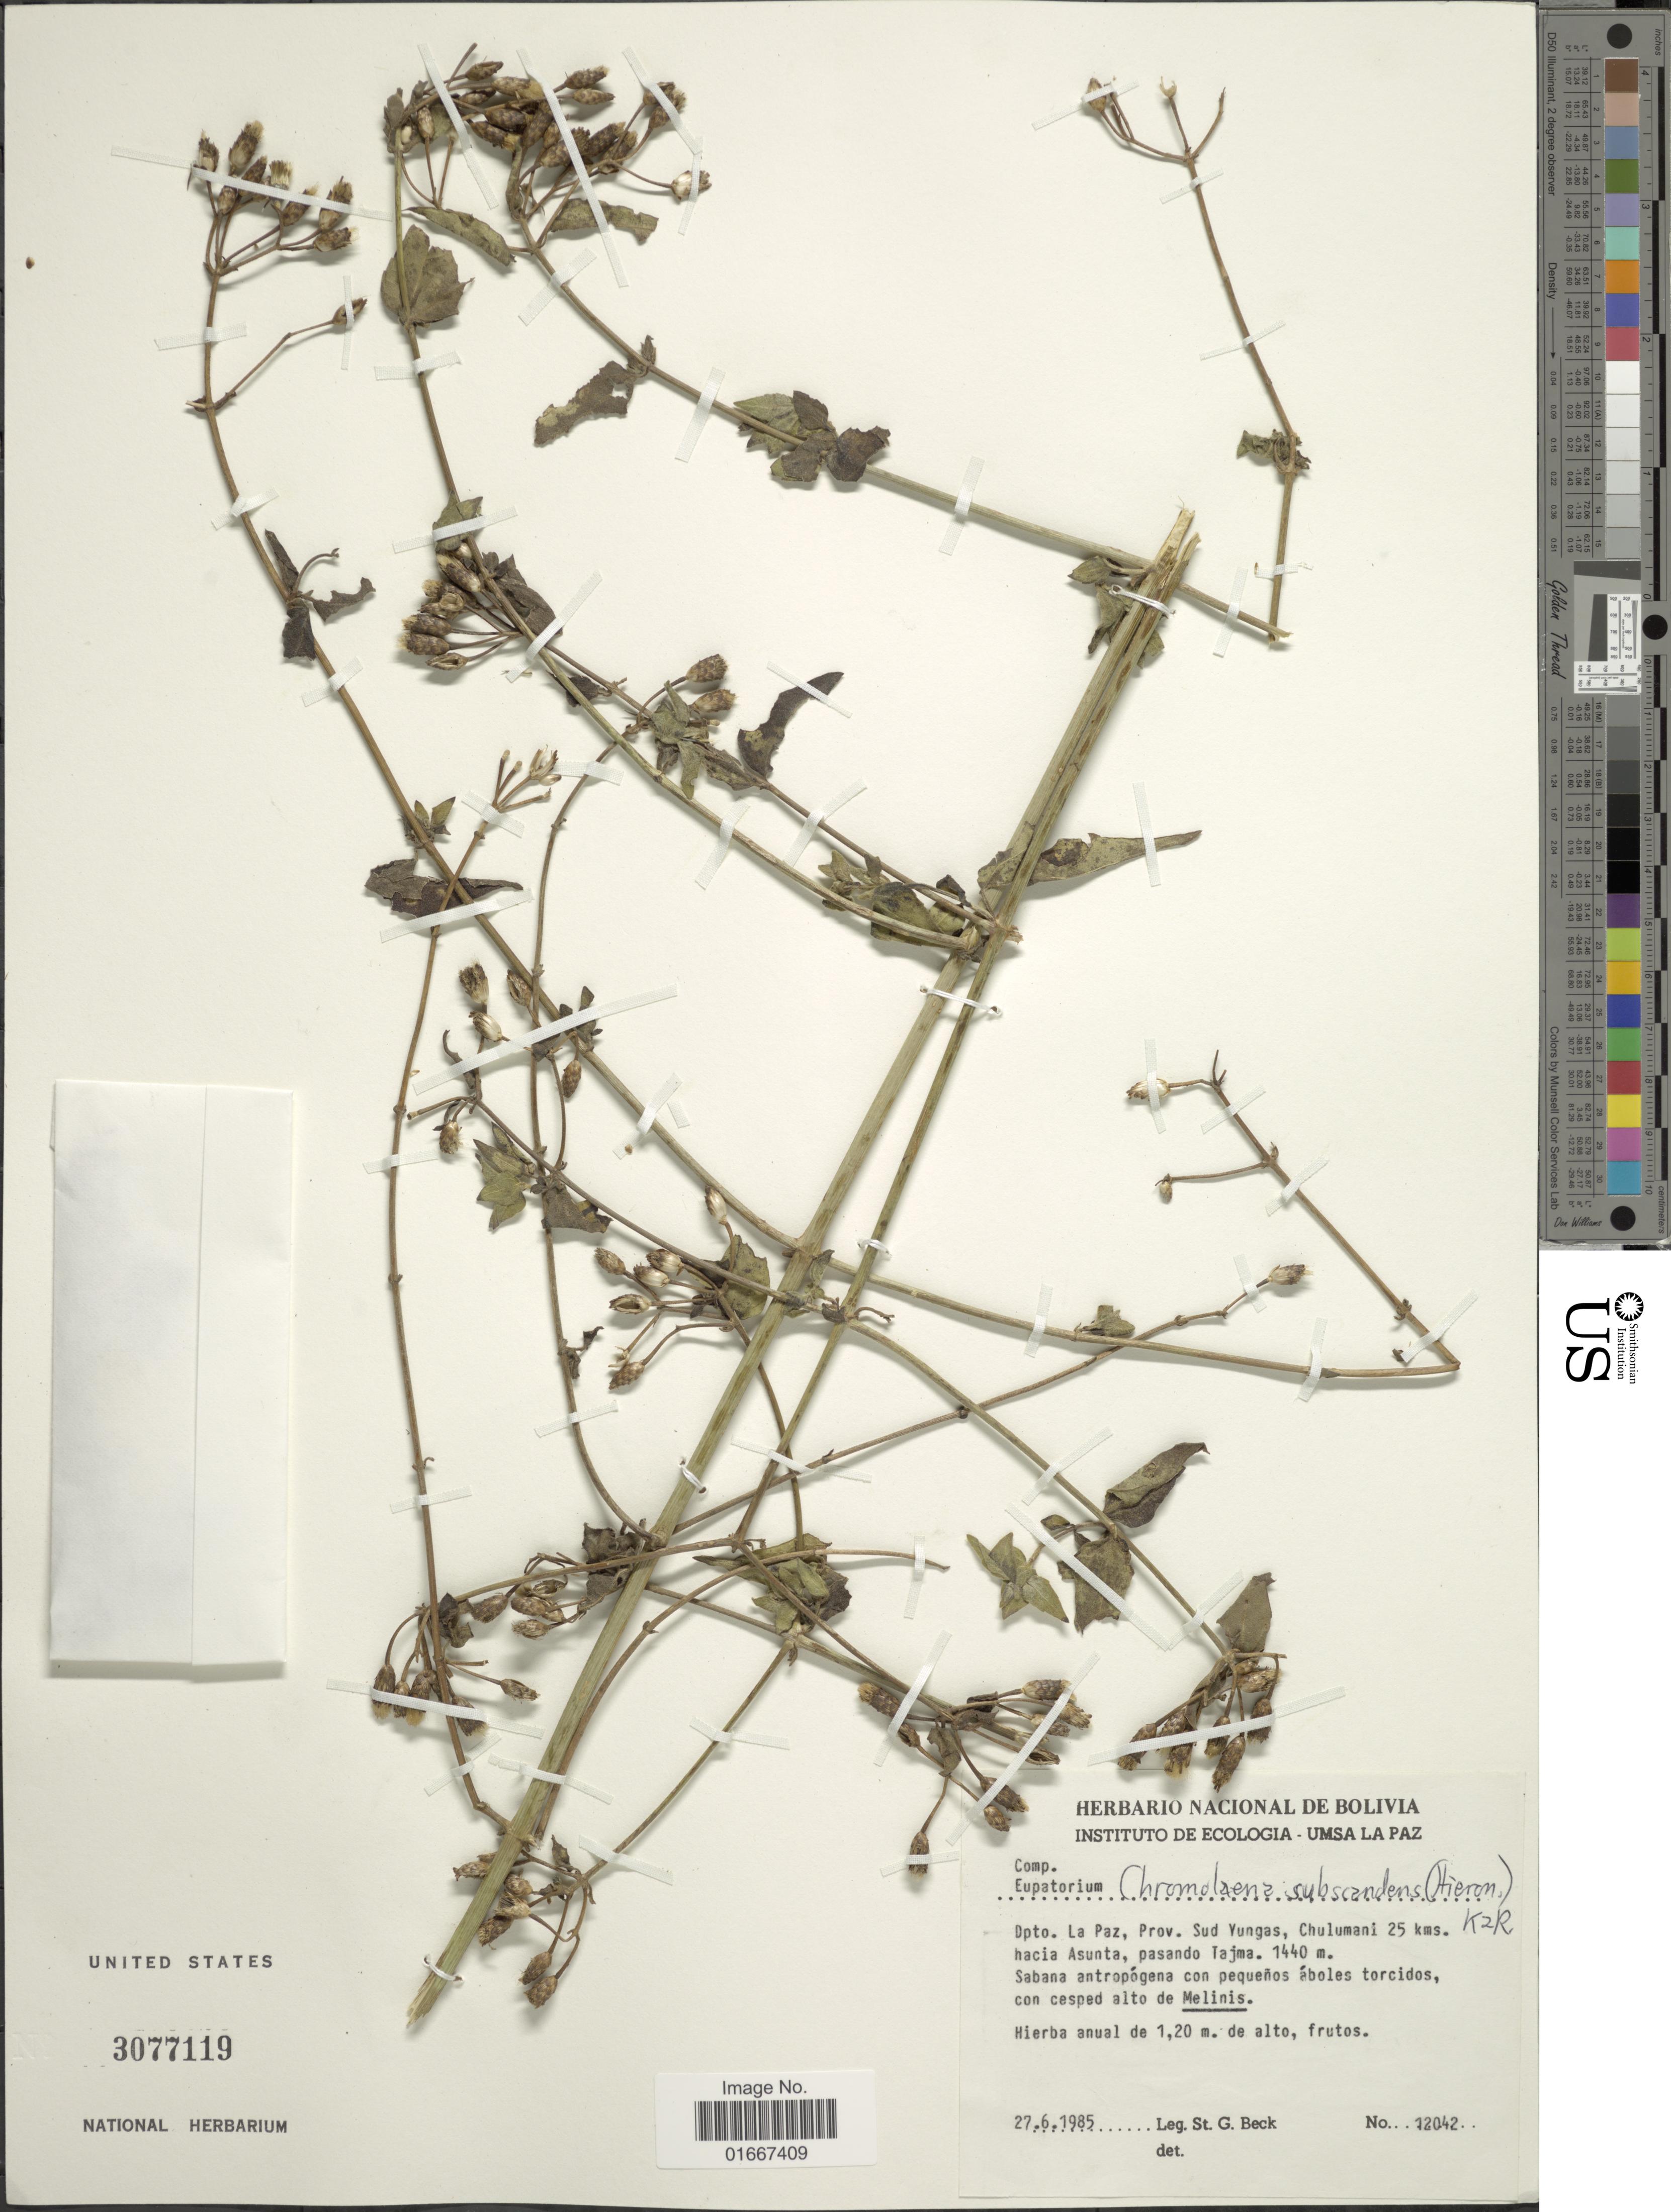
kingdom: Plantae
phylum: Tracheophyta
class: Magnoliopsida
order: Asterales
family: Asteraceae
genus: Chromolaena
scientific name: Chromolaena odorata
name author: (L.) R.M. King & H. Rob.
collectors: S. G. Beck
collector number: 12042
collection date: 1985-06-27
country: Bolivia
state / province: La Paz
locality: Prov. Sud Yungas, Chulumani 25 kms. hacia Asunta, pasando Tajma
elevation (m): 1440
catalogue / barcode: US 3077119